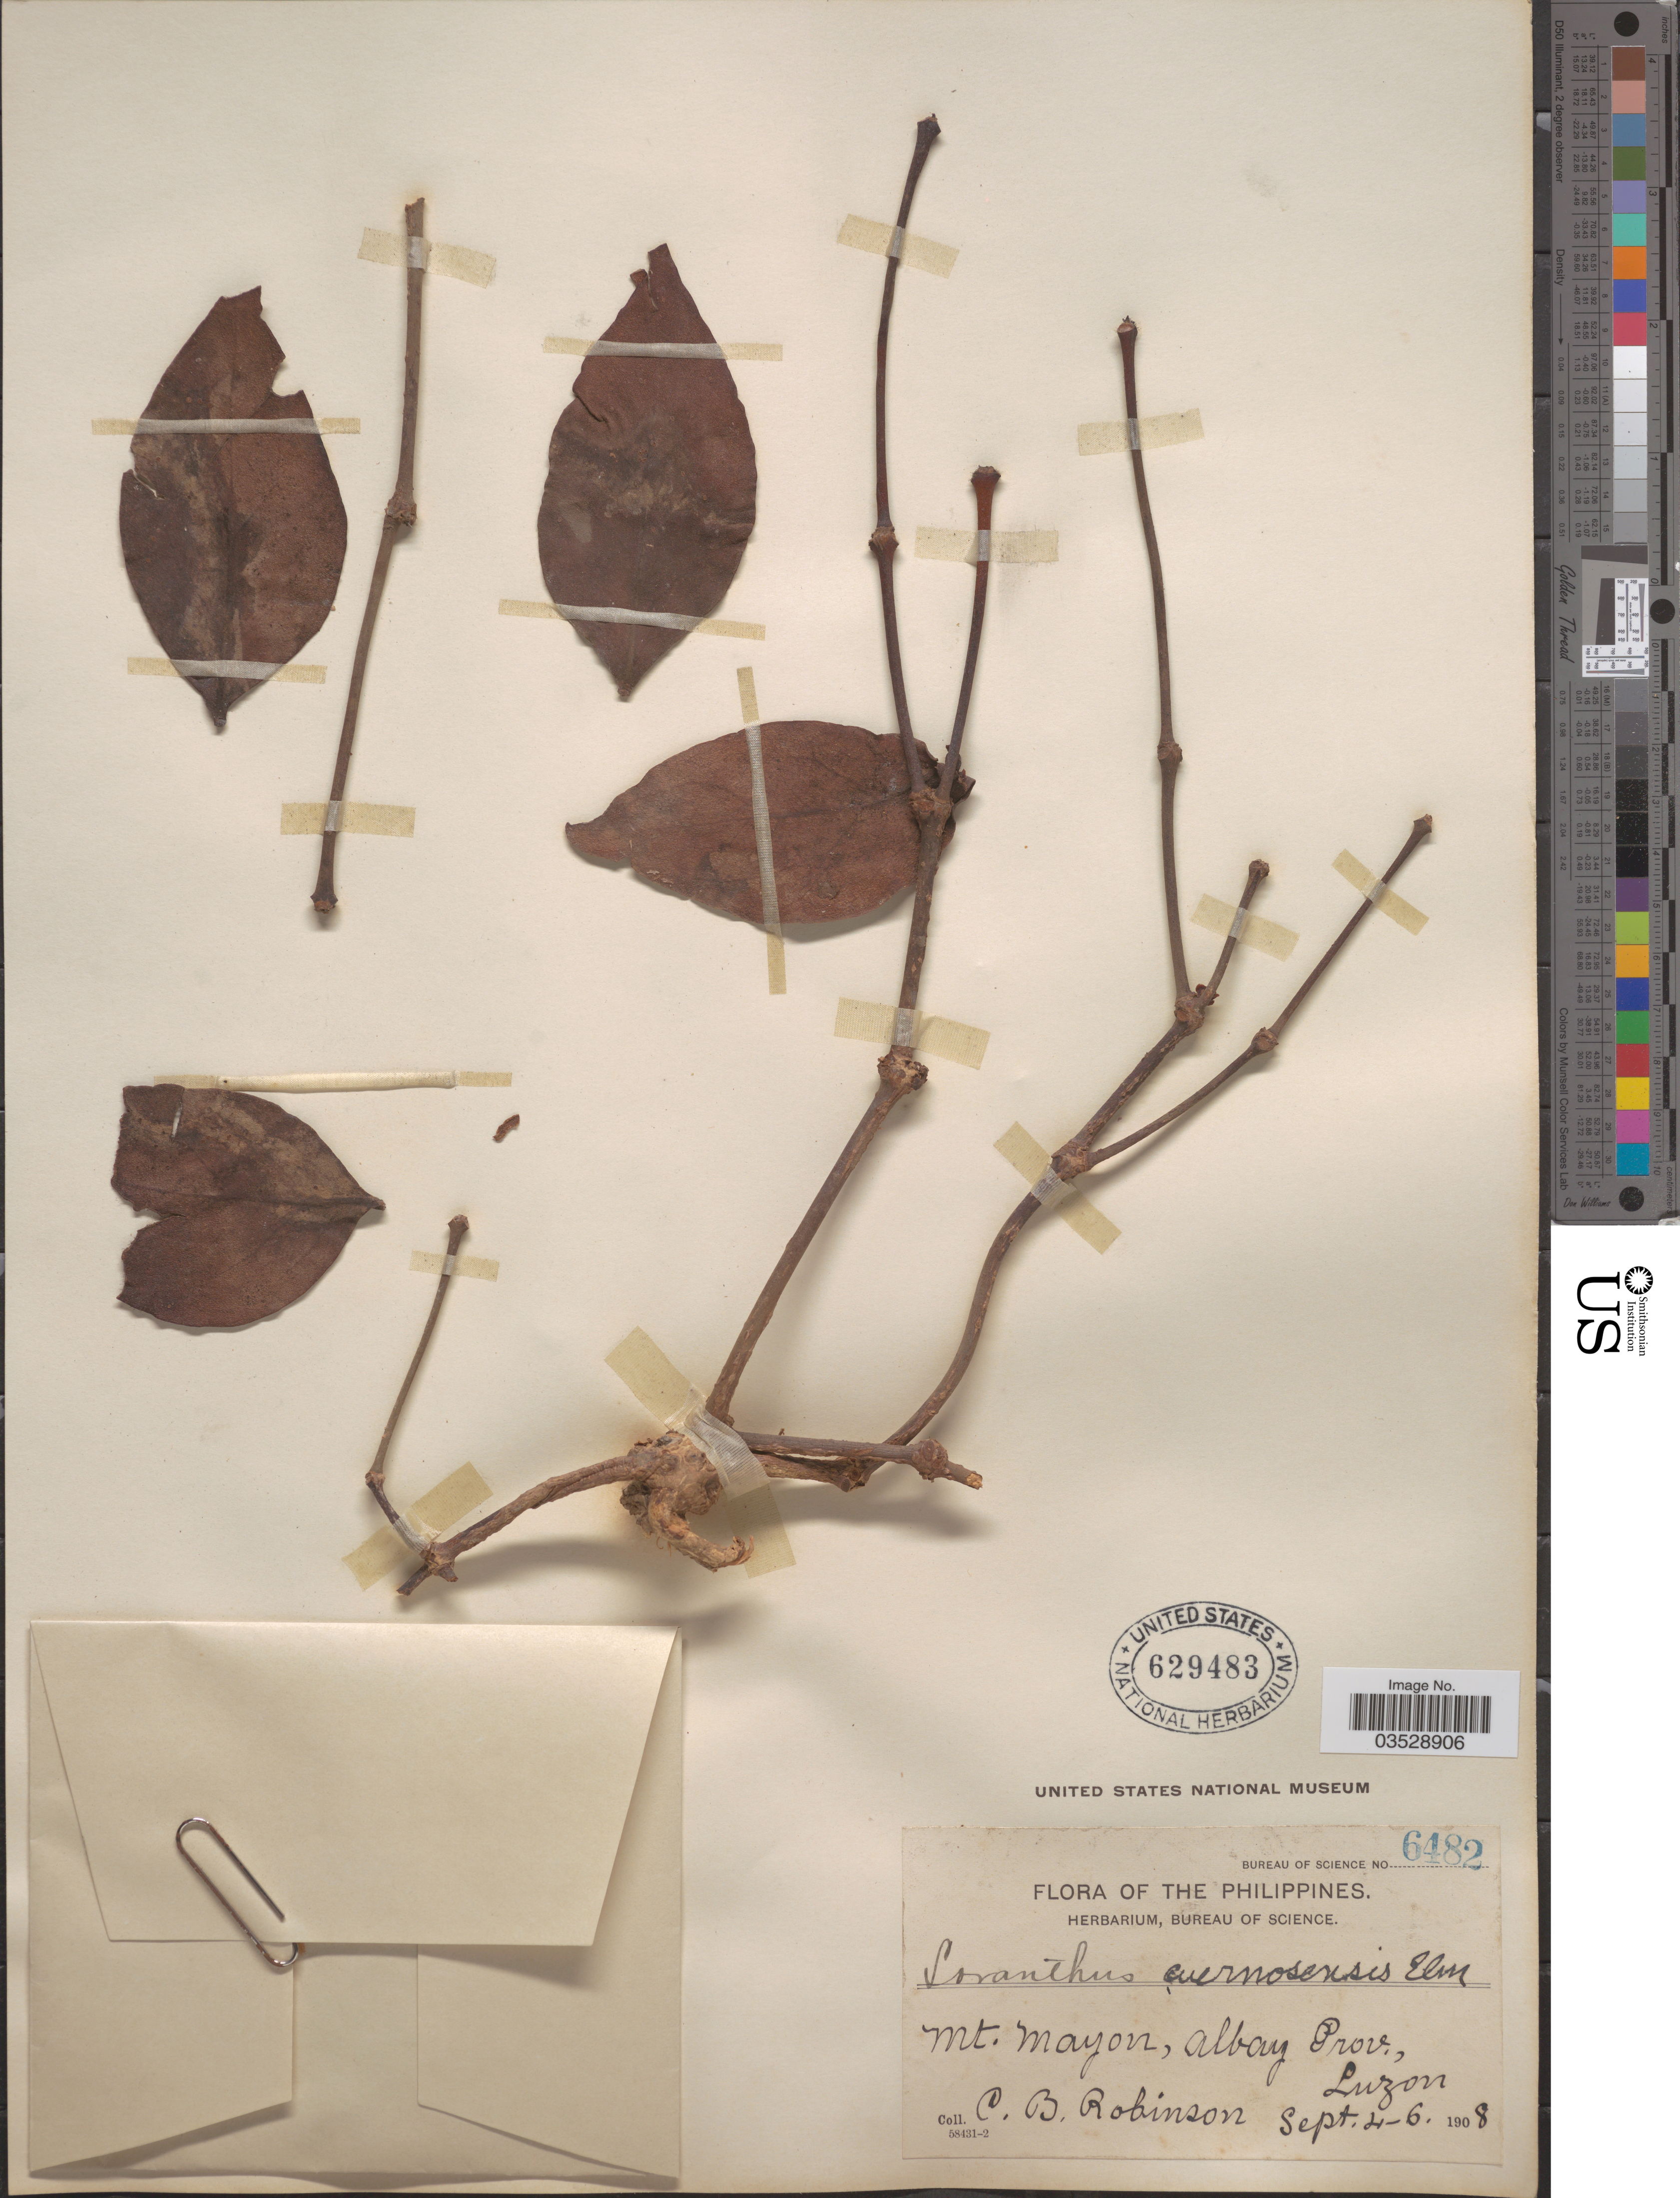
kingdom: Plantae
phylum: Tracheophyta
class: Magnoliopsida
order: Santalales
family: Loranthaceae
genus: Amyema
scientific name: Amyema cuernosensis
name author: (Elmer) Barlow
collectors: C. Robinson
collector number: Bureau of Science 6482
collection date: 1908-09-04/1908-09-06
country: Philippines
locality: Mt. Mayon, Albay Prov., Luzon.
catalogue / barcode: US 629483